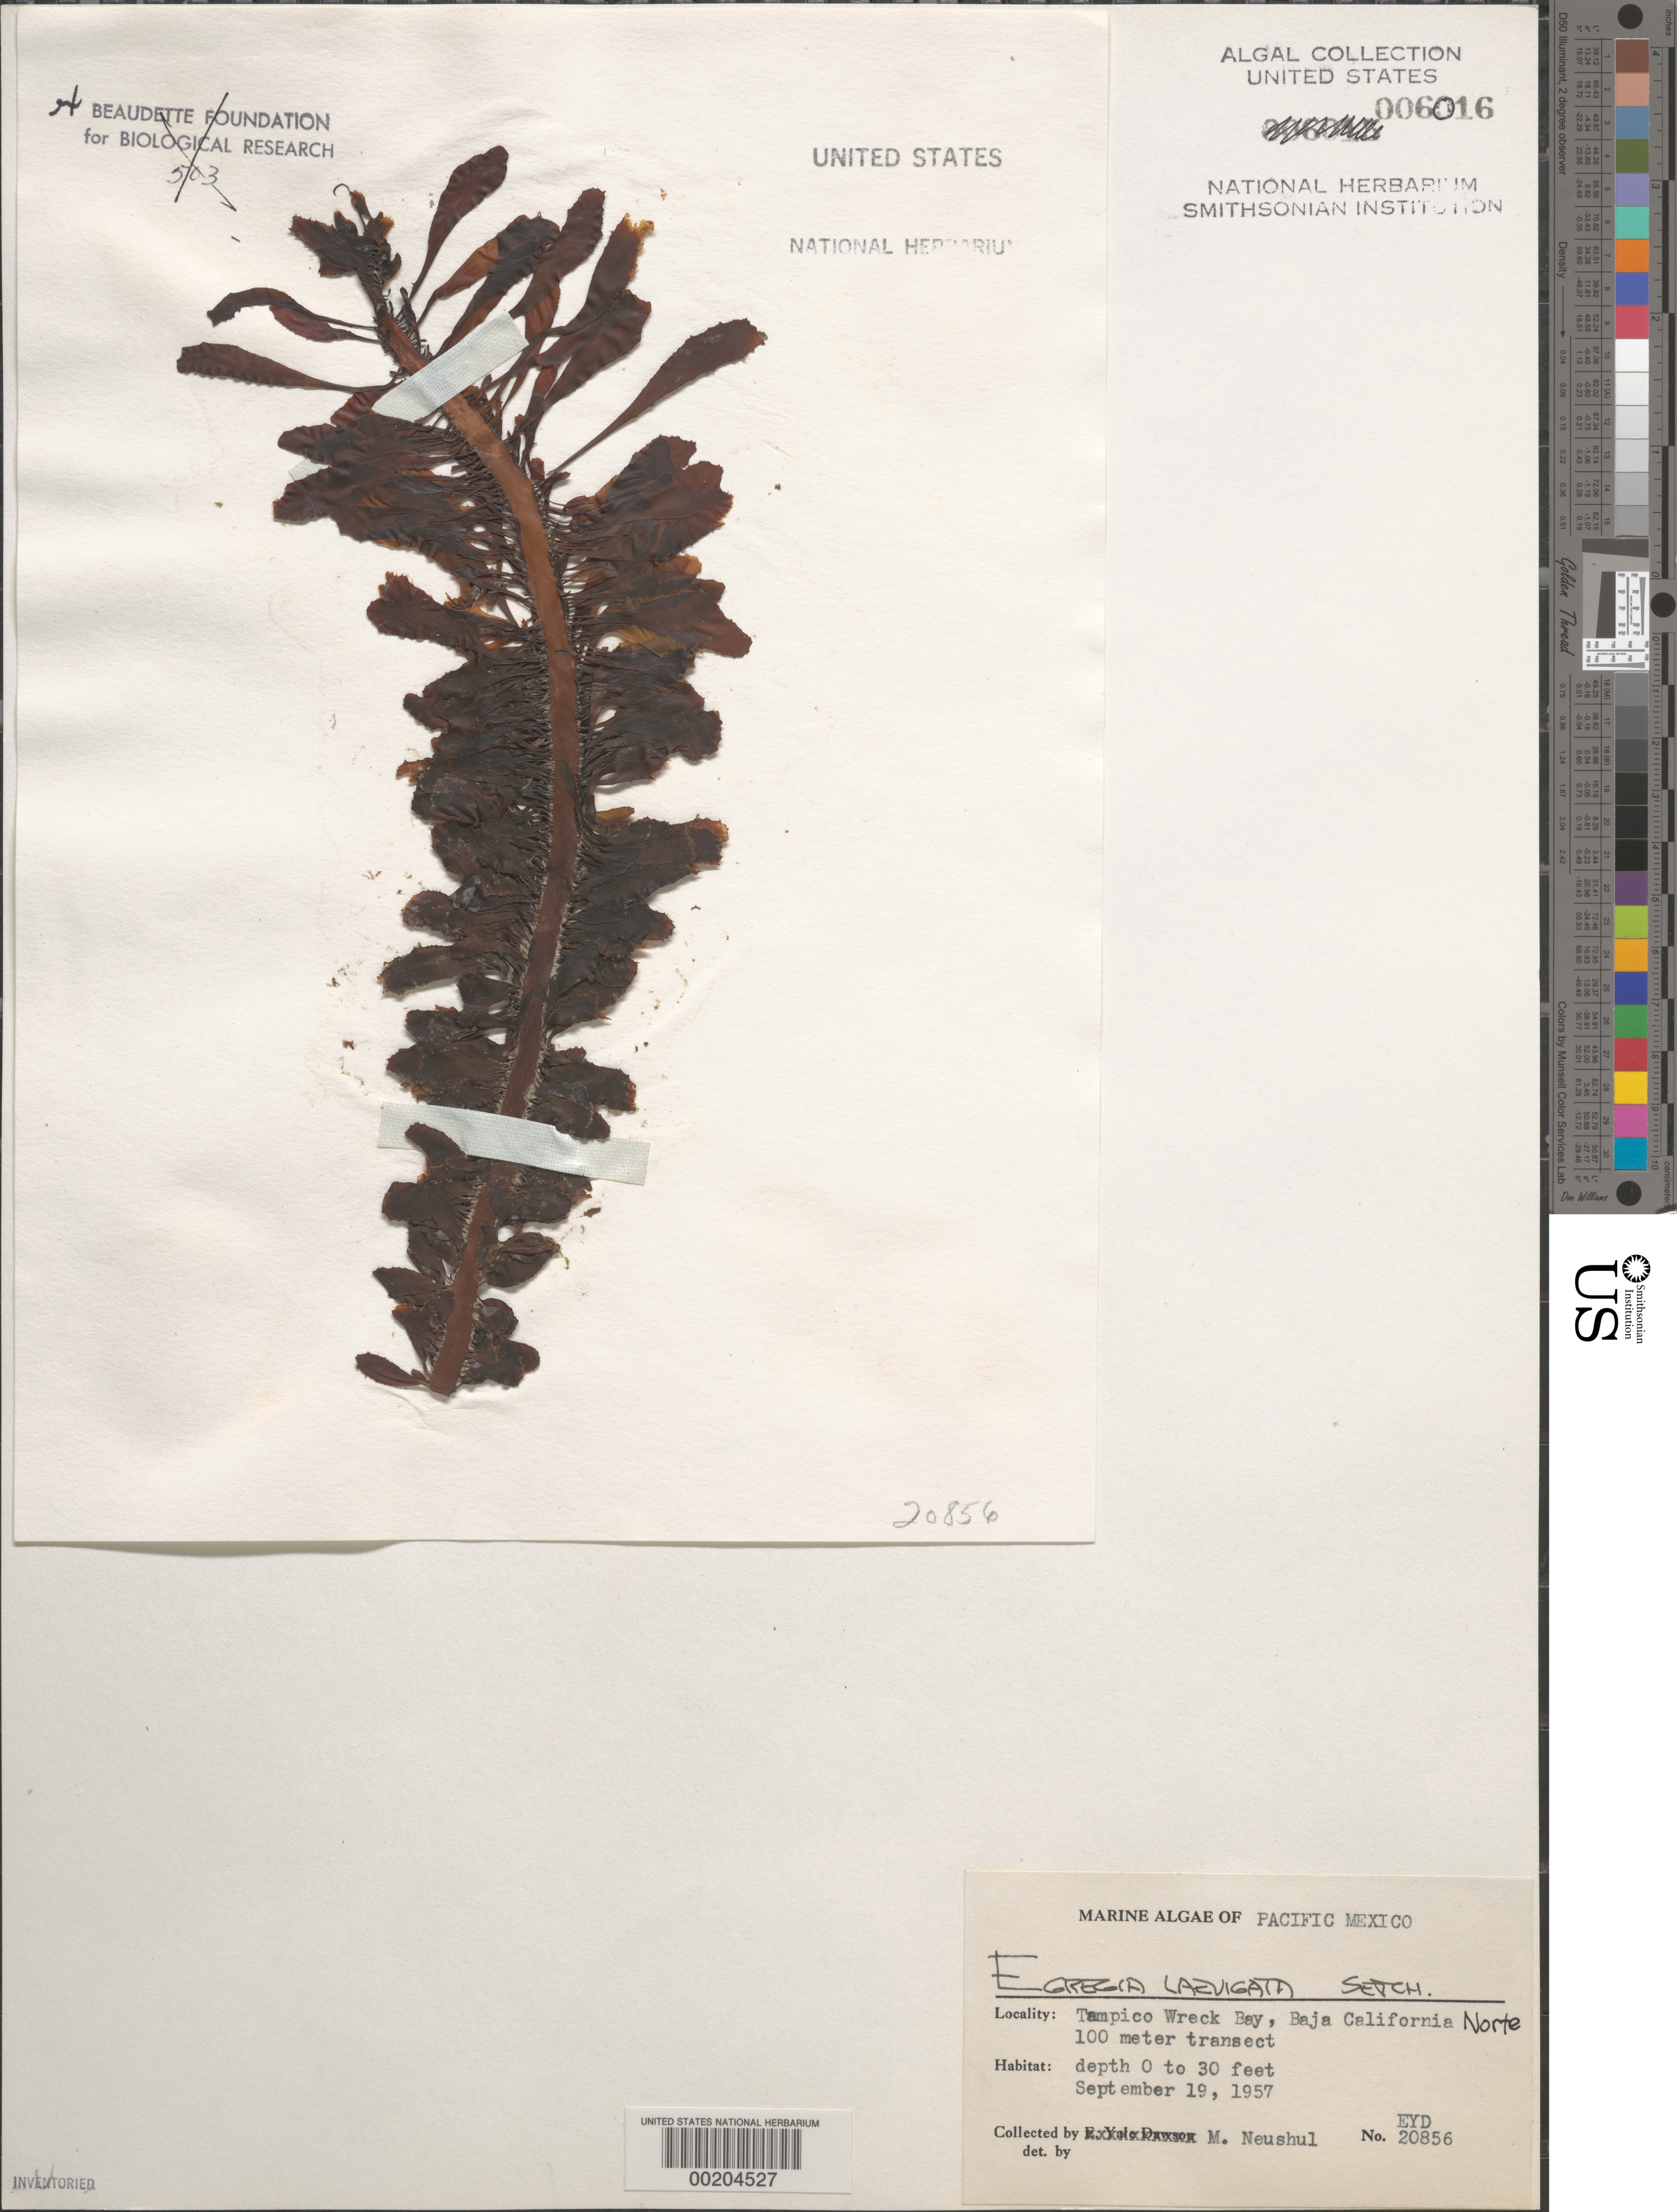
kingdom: Chromista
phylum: Ochrophyta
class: Phaeophyceae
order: Laminariales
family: Lessoniaceae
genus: Egregia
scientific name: Egregia menziesii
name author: (Turner) Aresch.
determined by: Algae name updating Project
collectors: M. Neushul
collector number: EYD 20856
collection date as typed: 19 Sep 1957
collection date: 1957-09-19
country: Mexico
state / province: Baja California Norte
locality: Tampico Wreck Bay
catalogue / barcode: US 6016